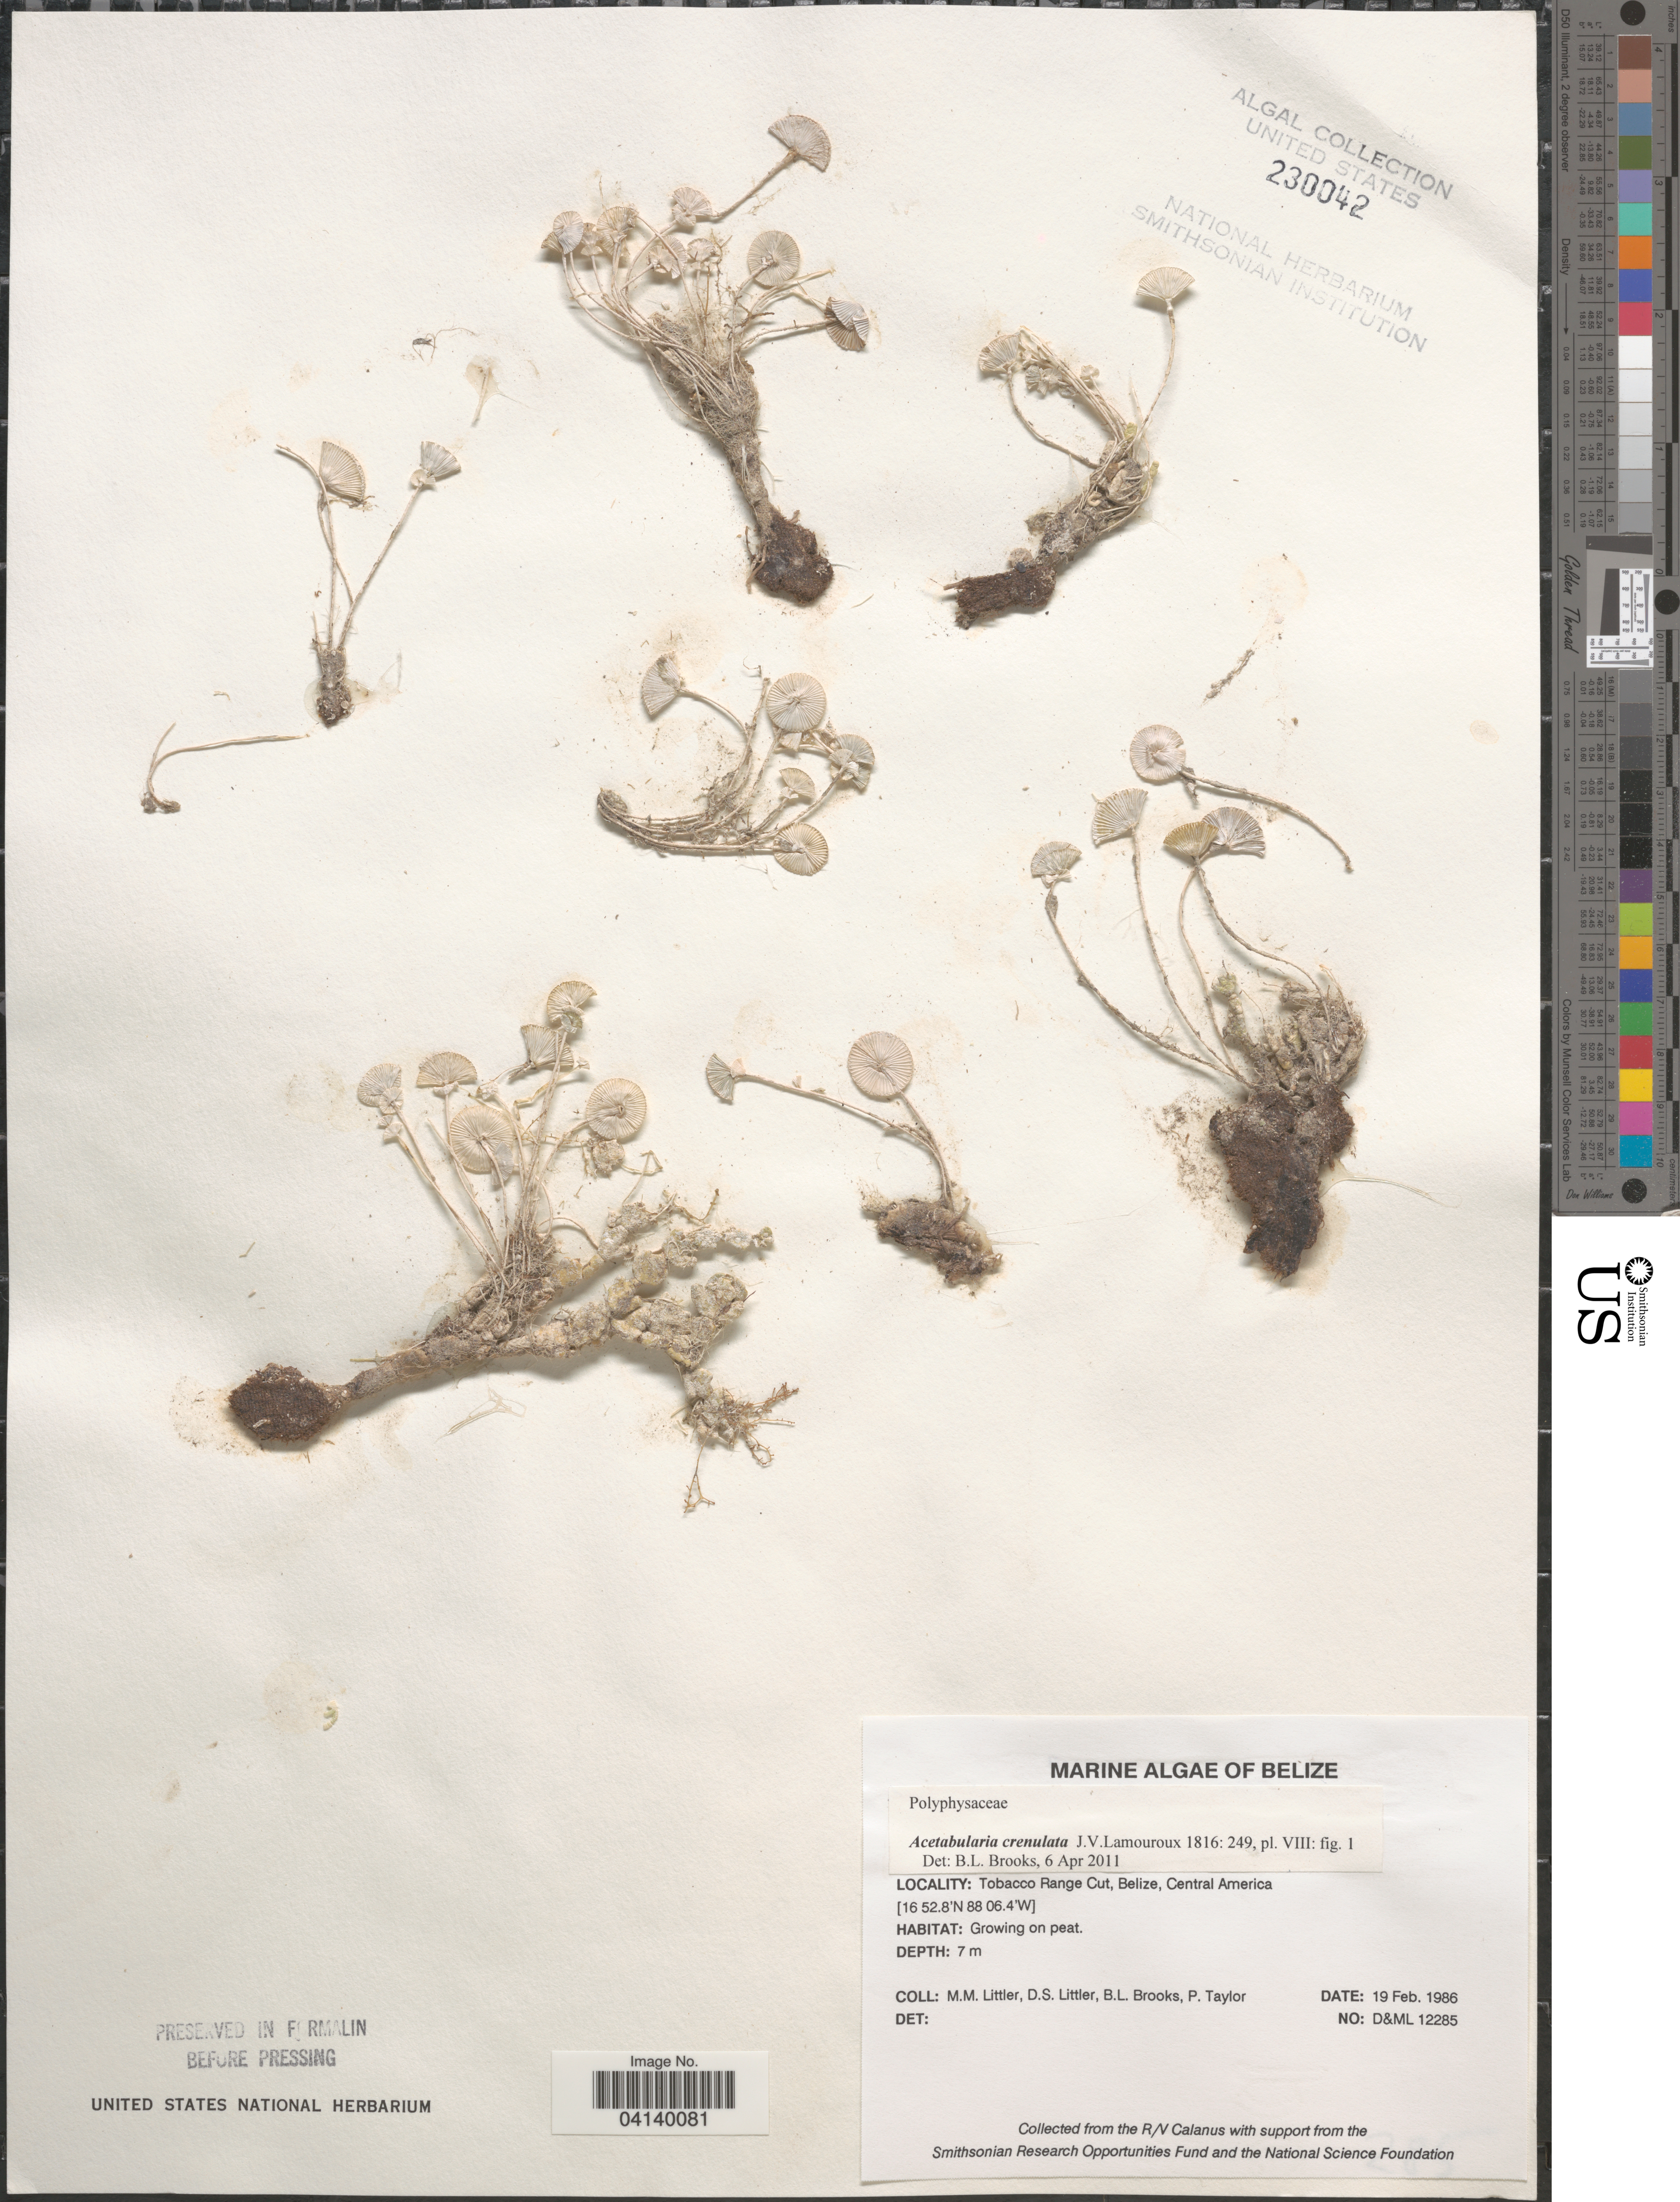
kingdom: Plantae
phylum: Chlorophyta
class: Ulvophyceae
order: Dasycladales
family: Polyphysaceae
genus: Acetabularia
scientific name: Acetabularia acetabulum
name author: J.V.Lamouroux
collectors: D. S. Littler, B. Brooks & P. Taylor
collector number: D&ML12285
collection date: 1986-02-19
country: Belize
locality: Tobacco Range Cut.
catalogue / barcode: US 230042